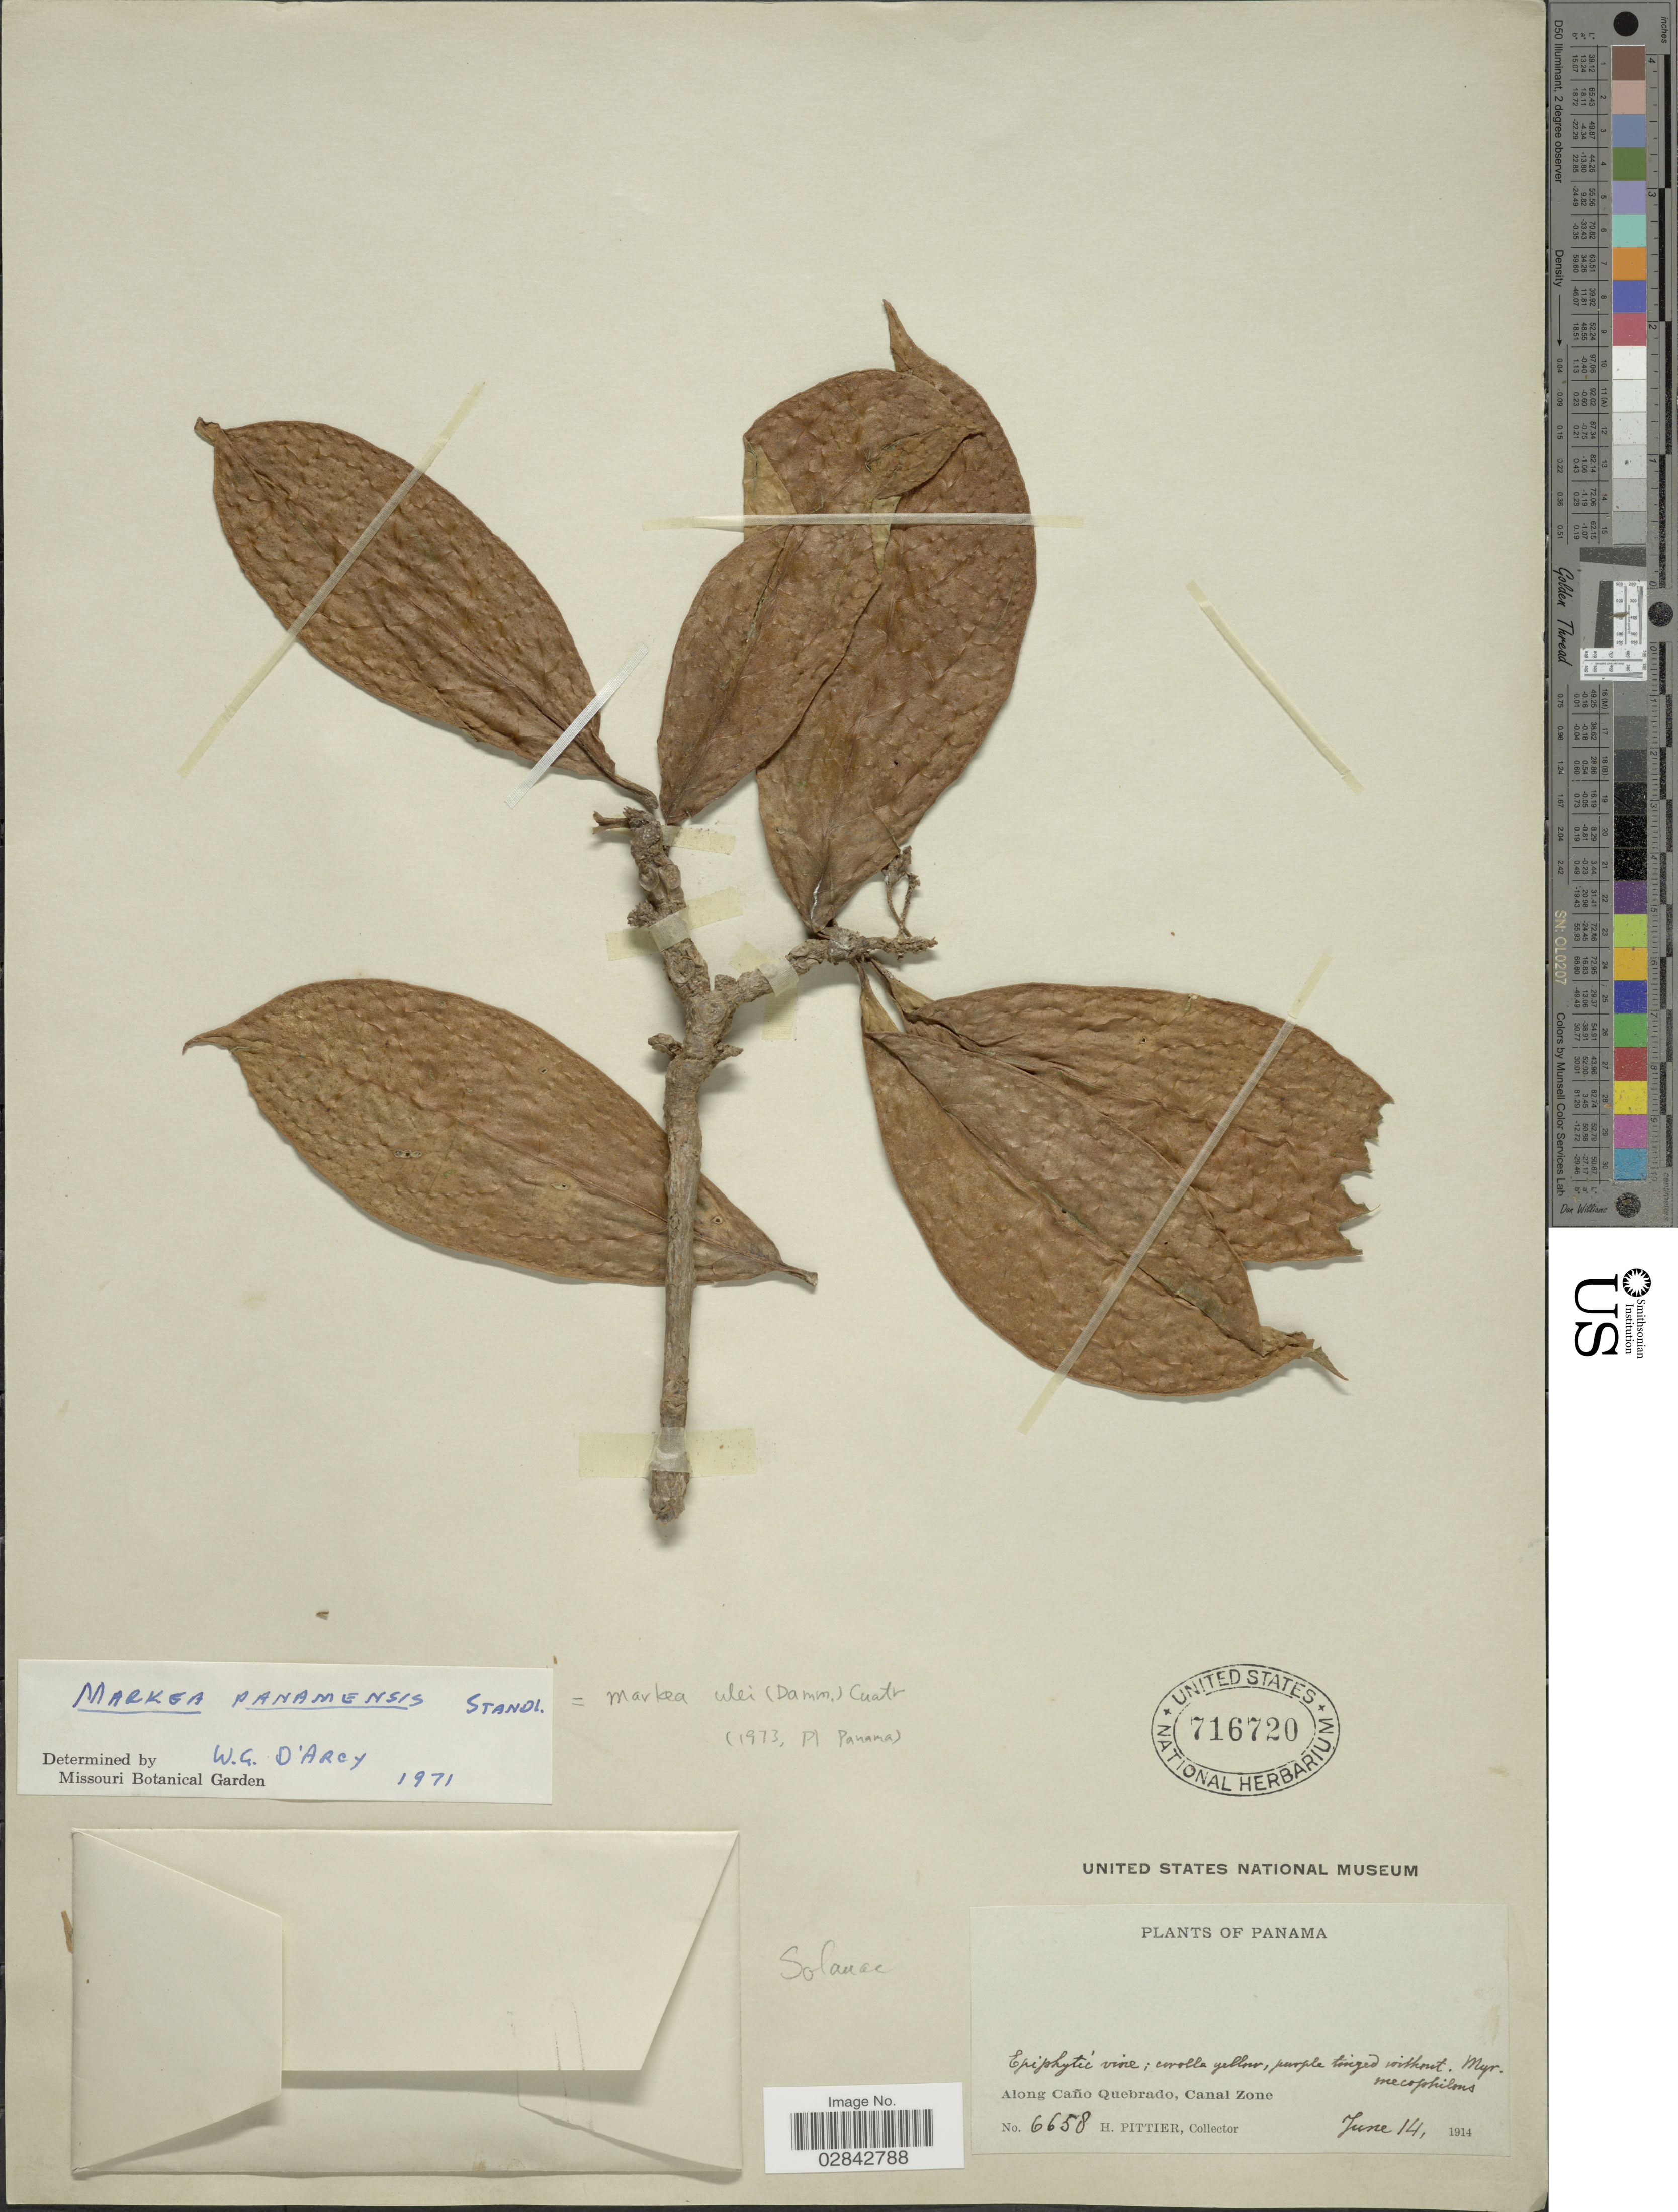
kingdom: Plantae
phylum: Tracheophyta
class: Magnoliopsida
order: Solanales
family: Solanaceae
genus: Markea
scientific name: Markea ulei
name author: (Dammer) Cuatrec.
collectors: H. F. Pittier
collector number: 6658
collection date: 1914-06-14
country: Panama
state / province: Colón / Panamá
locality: Along Caño, Quebrado, Canal Zone.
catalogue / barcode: US 716720